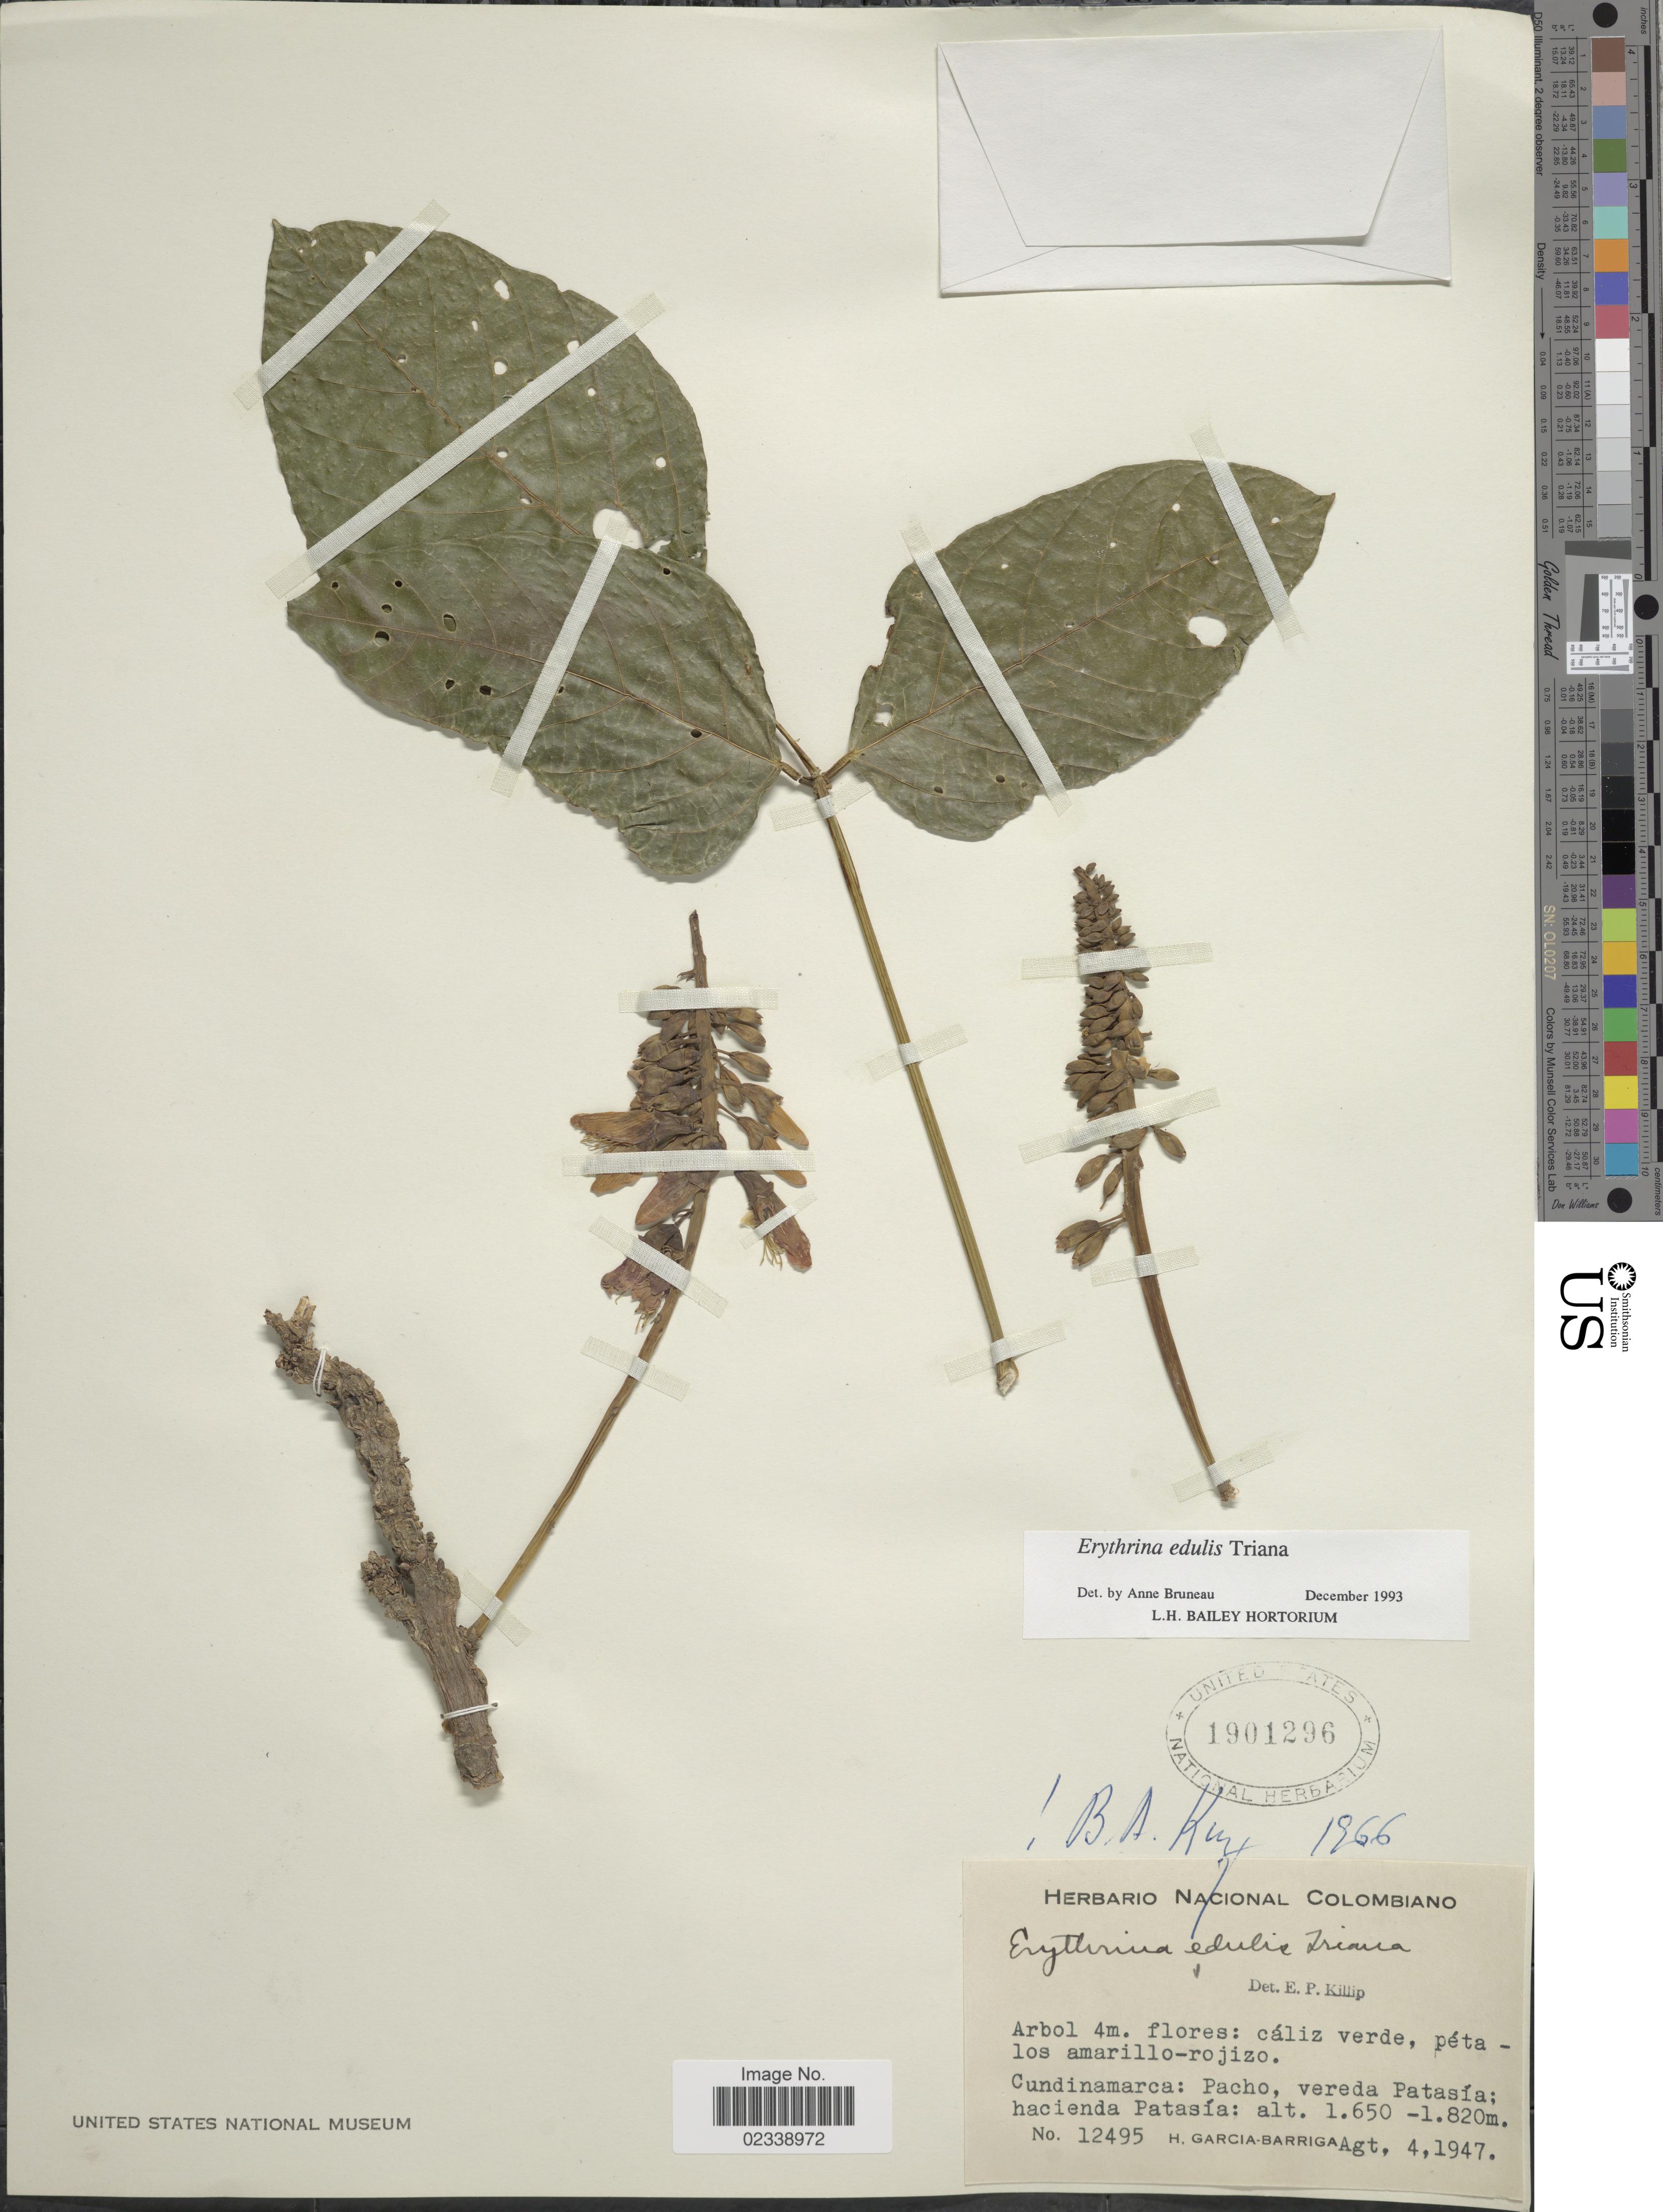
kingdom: Plantae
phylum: Tracheophyta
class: Magnoliopsida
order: Fabales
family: Fabaceae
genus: Erythrina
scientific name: Erythrina edulis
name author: Triana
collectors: H. García Barriga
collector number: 12495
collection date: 1947-08-04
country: Colombia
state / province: Cundinamarca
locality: Pacho, vereda Patasia; hacienda Patasia.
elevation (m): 1650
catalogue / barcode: US 1901296